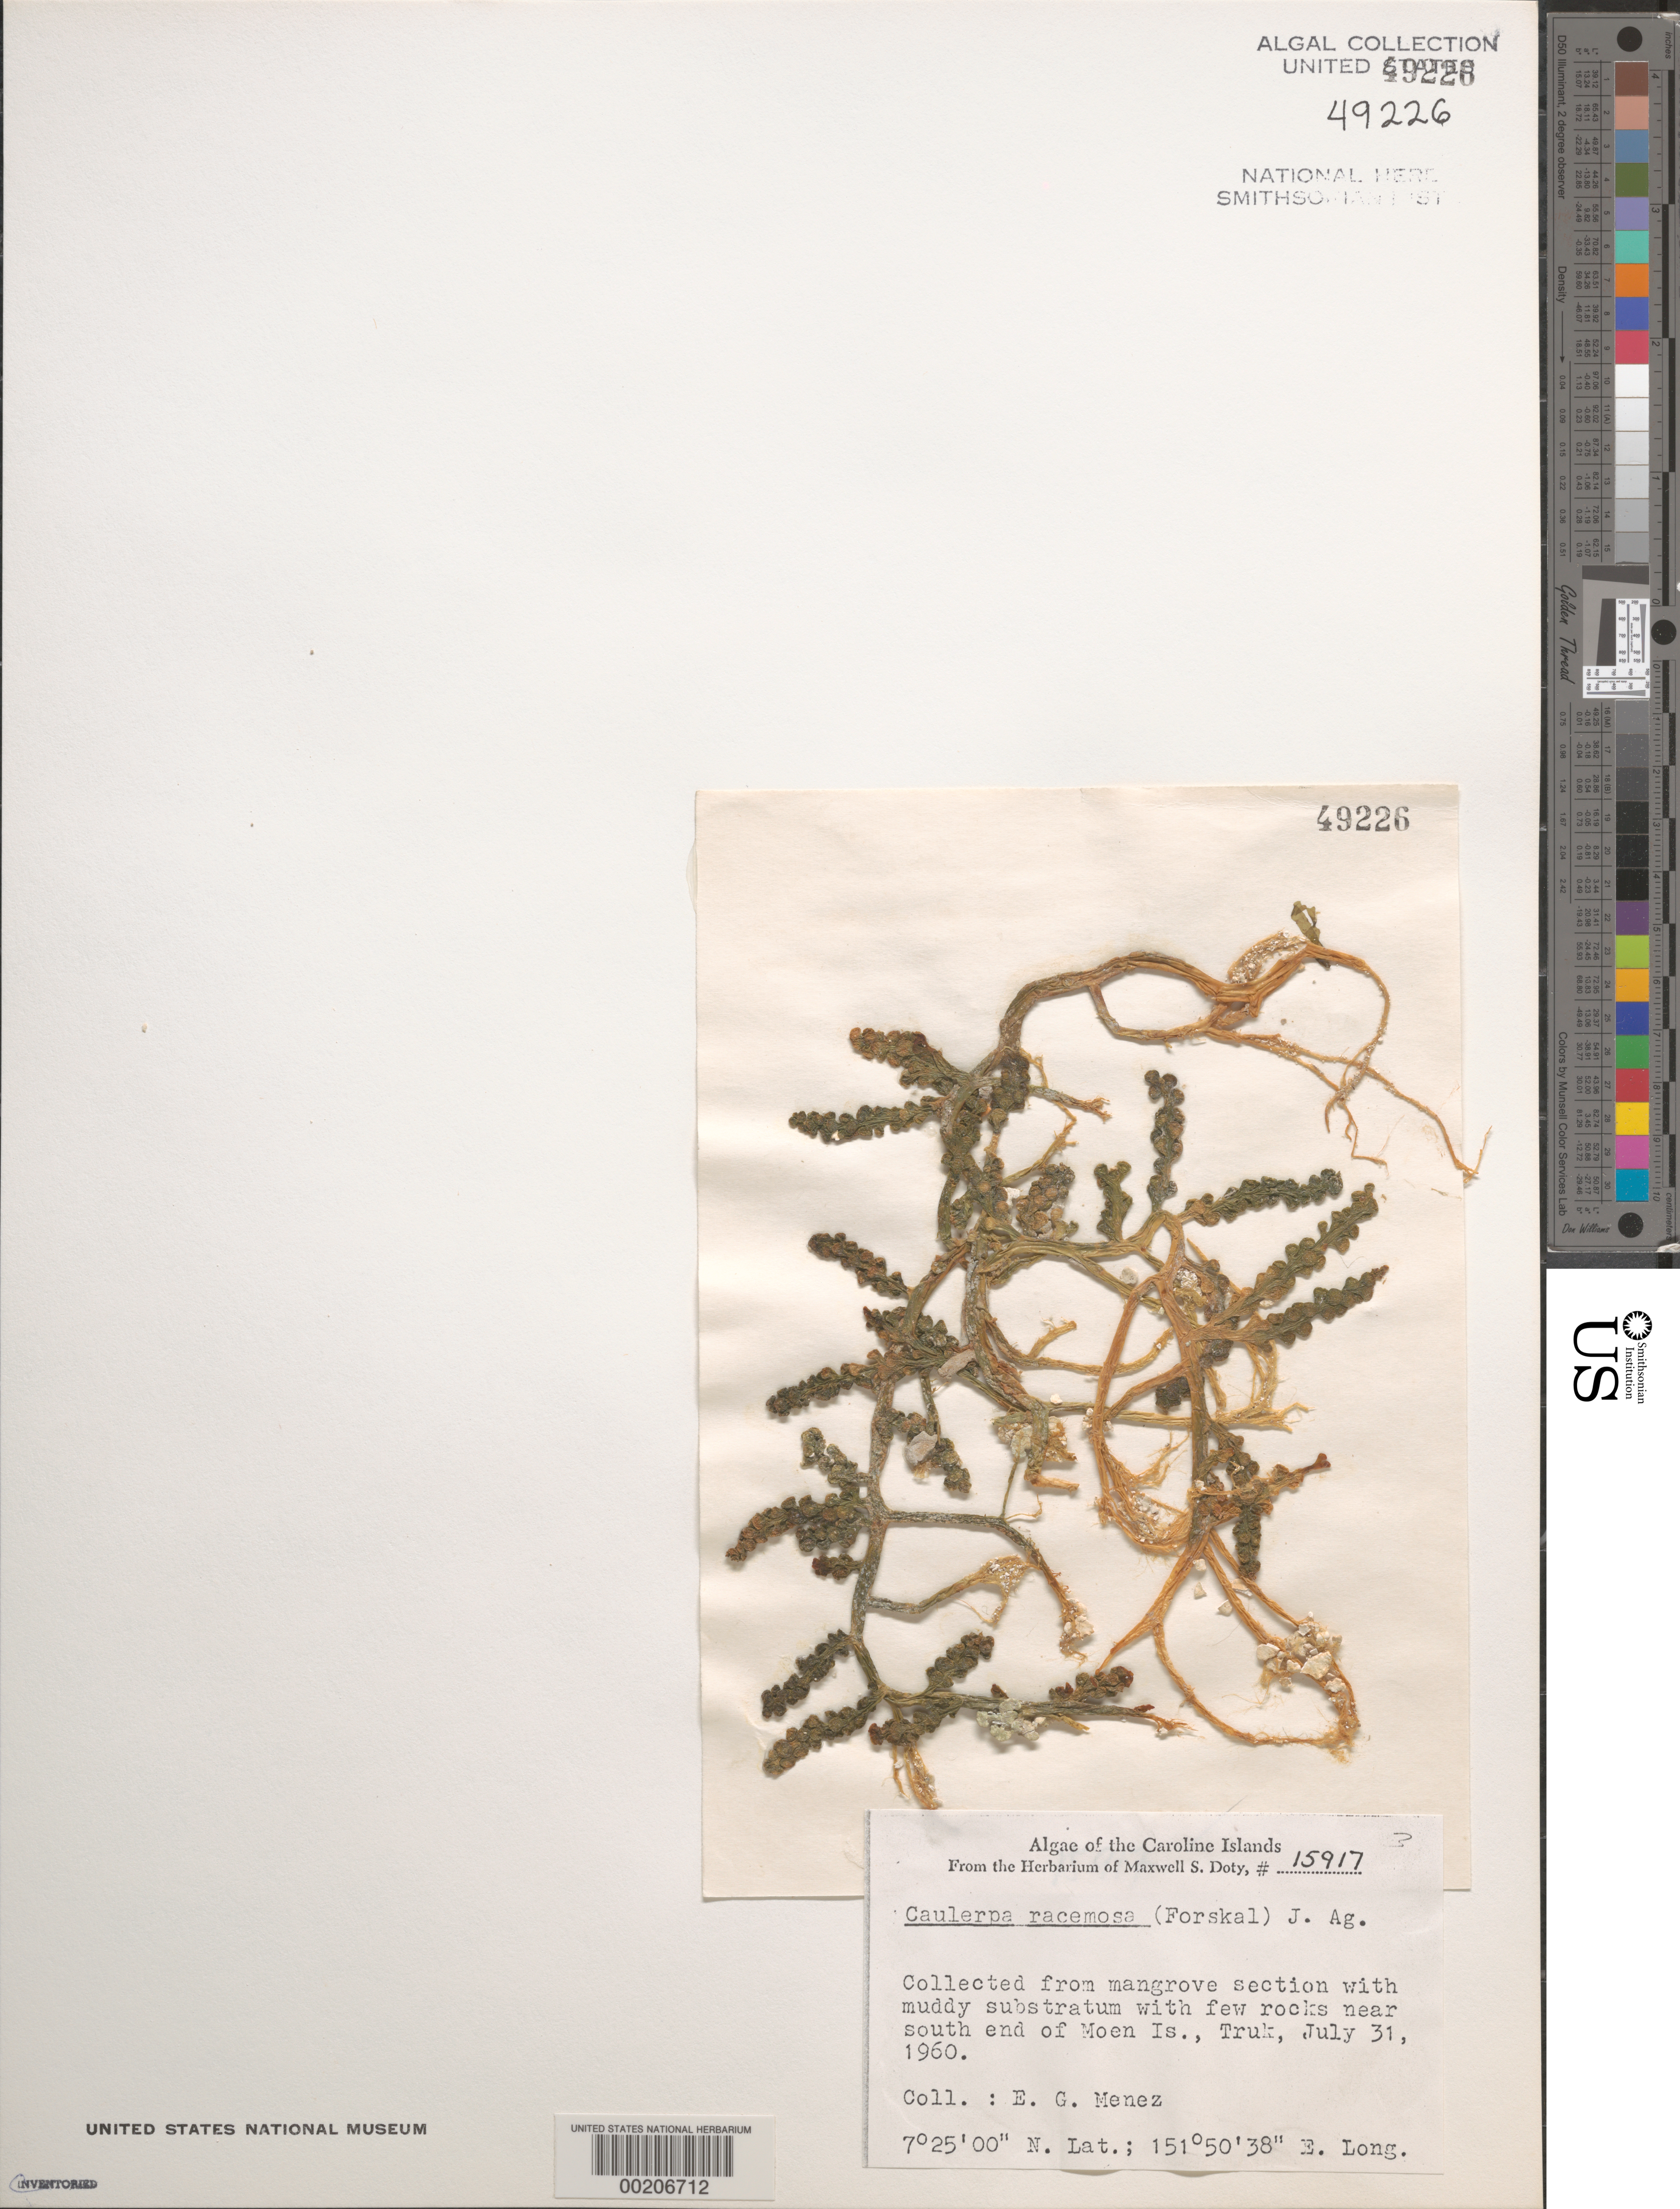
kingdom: Plantae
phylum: Chlorophyta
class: Ulvophyceae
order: Bryopsidales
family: Caulerpaceae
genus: Caulerpa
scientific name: Caulerpa racemosa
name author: (Forssk.) J. Agardh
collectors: Meñez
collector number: MSD 15917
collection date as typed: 31 Jul 1960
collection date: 1960-07-31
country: Micronesia, Federated States of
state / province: Truk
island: Moen [Wono]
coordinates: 7 25' 00" N, 151 50' 38" E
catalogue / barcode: US 49226